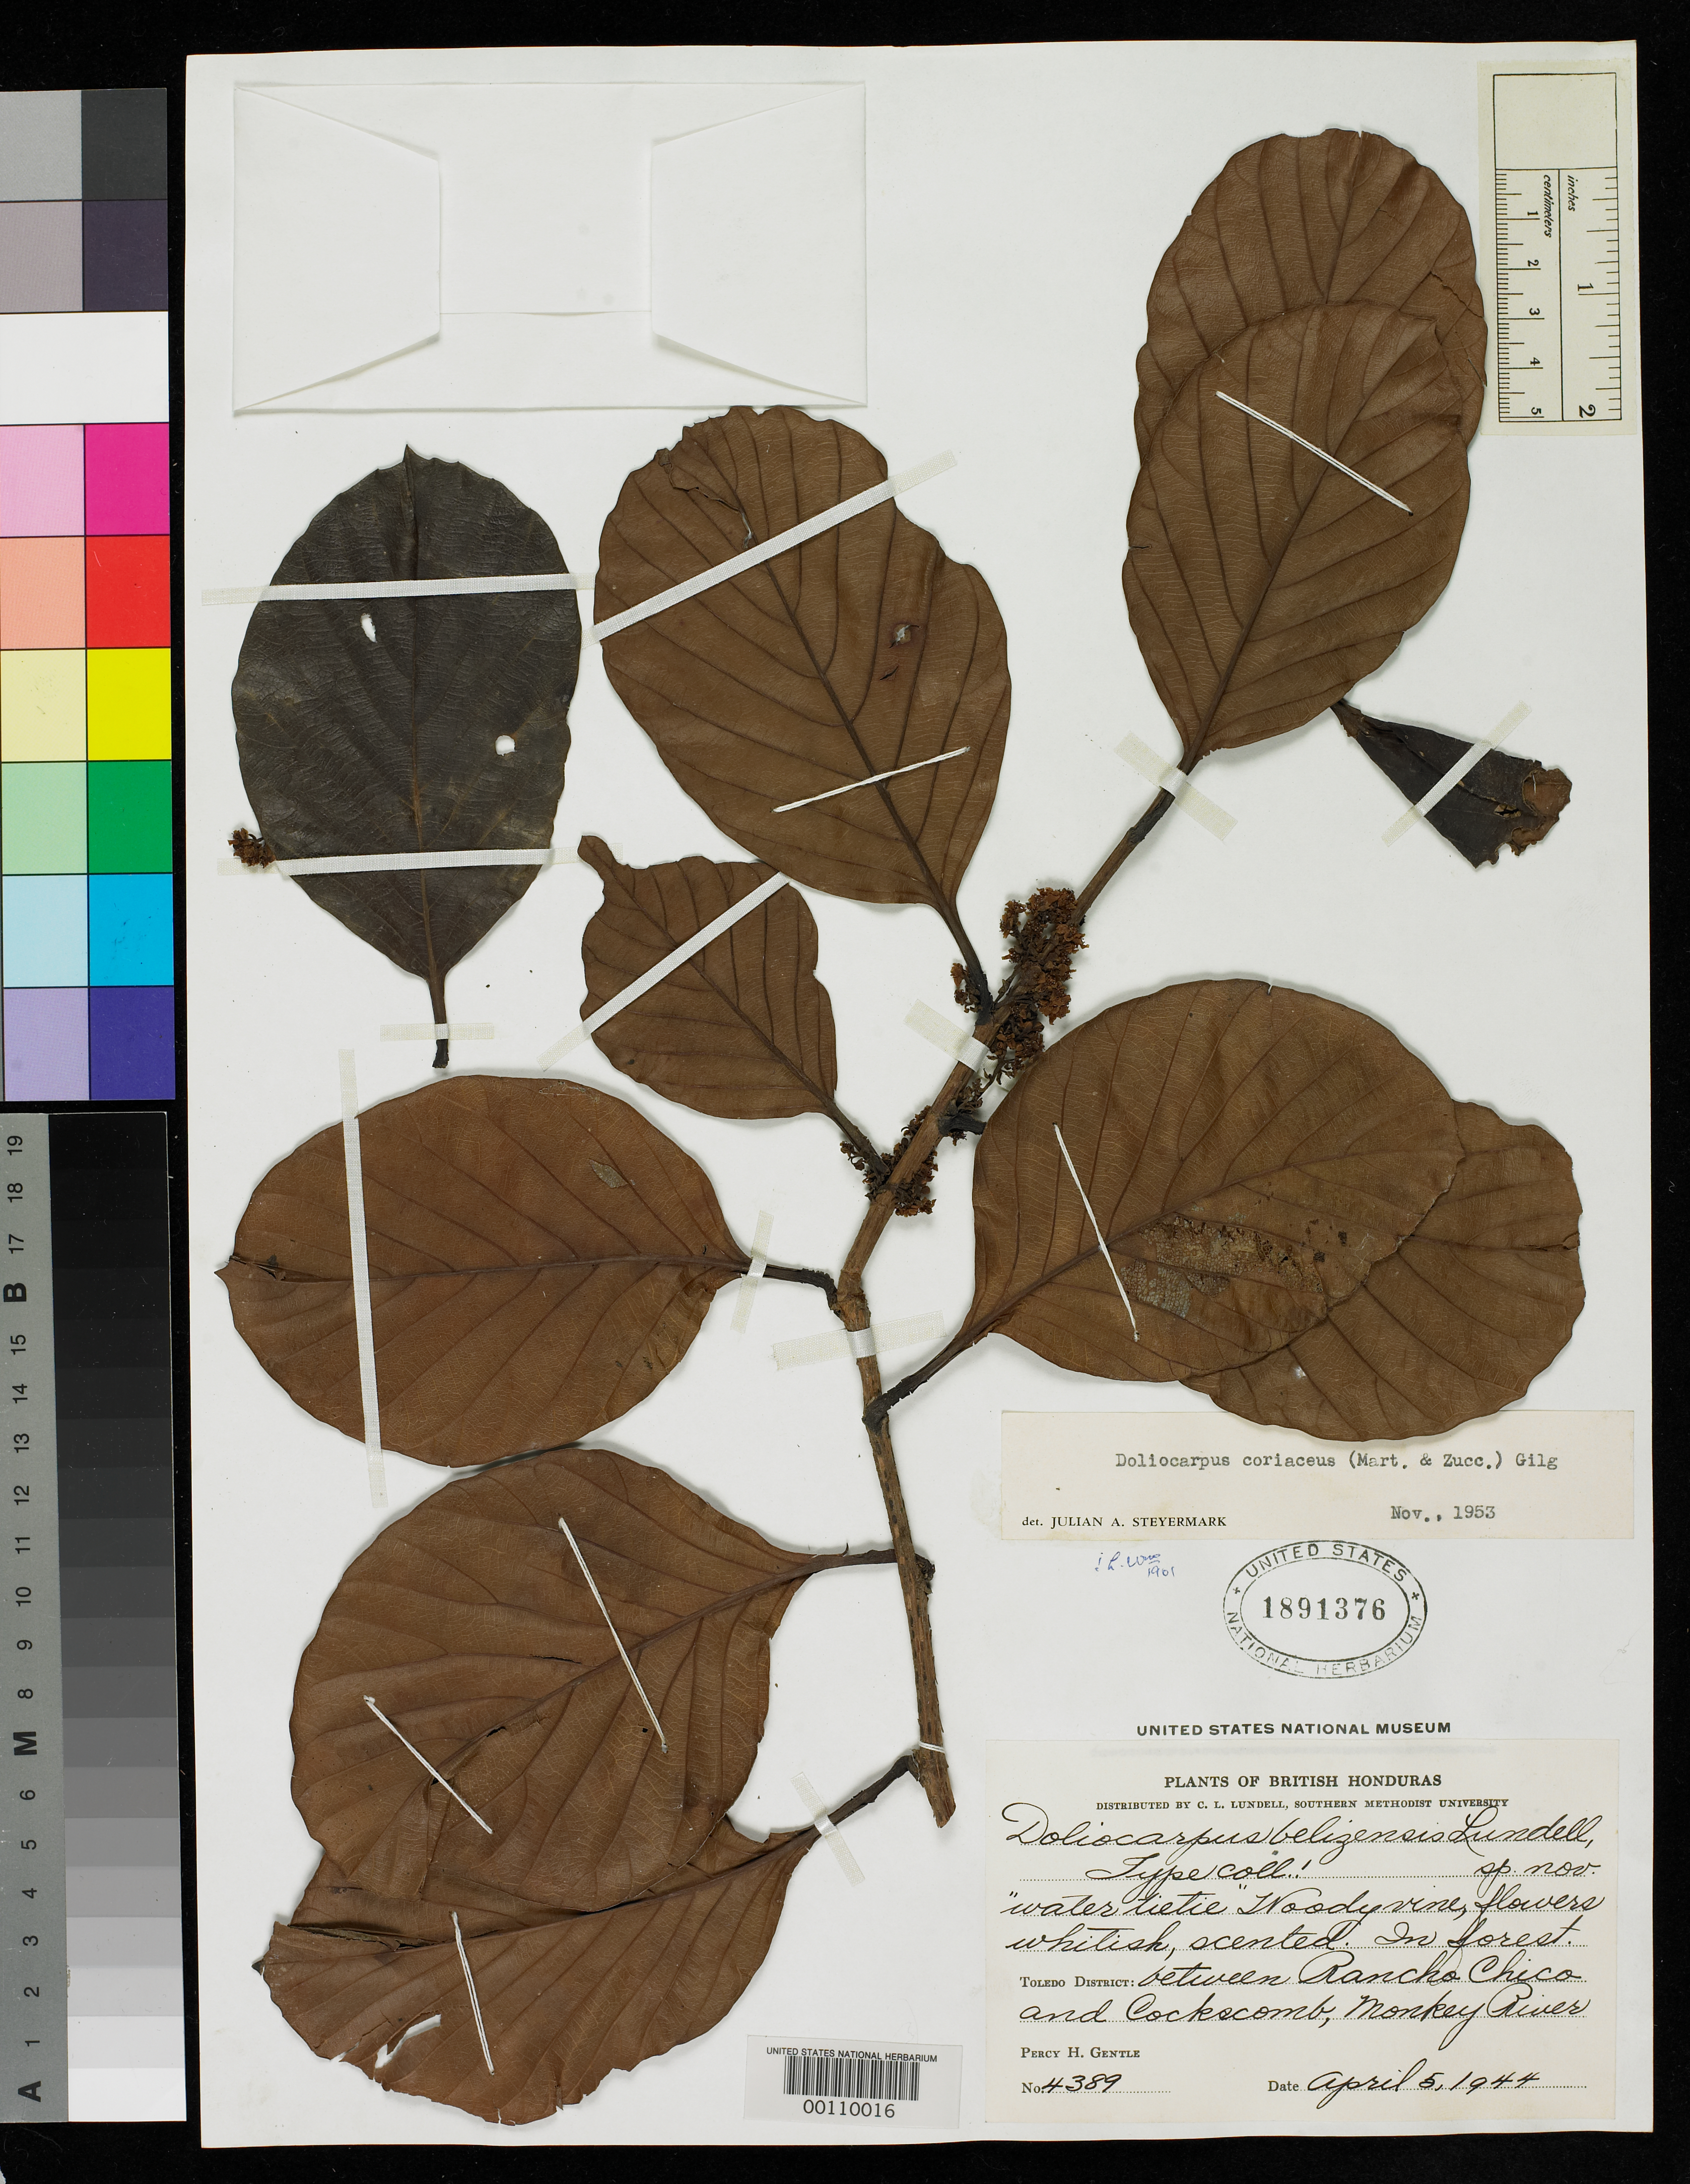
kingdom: Plantae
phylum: Tracheophyta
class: Magnoliopsida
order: Dilleniales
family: Dilleniaceae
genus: Doliocarpus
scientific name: Doliocarpus belizensis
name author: Lundell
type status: Type Collection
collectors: P. H. Gentle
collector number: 4389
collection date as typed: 05 Apr 1944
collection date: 1944-04-05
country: Belize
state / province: Toledo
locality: River between Rancho Chico and Cockscomb, Monkey.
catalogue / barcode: US 1891376